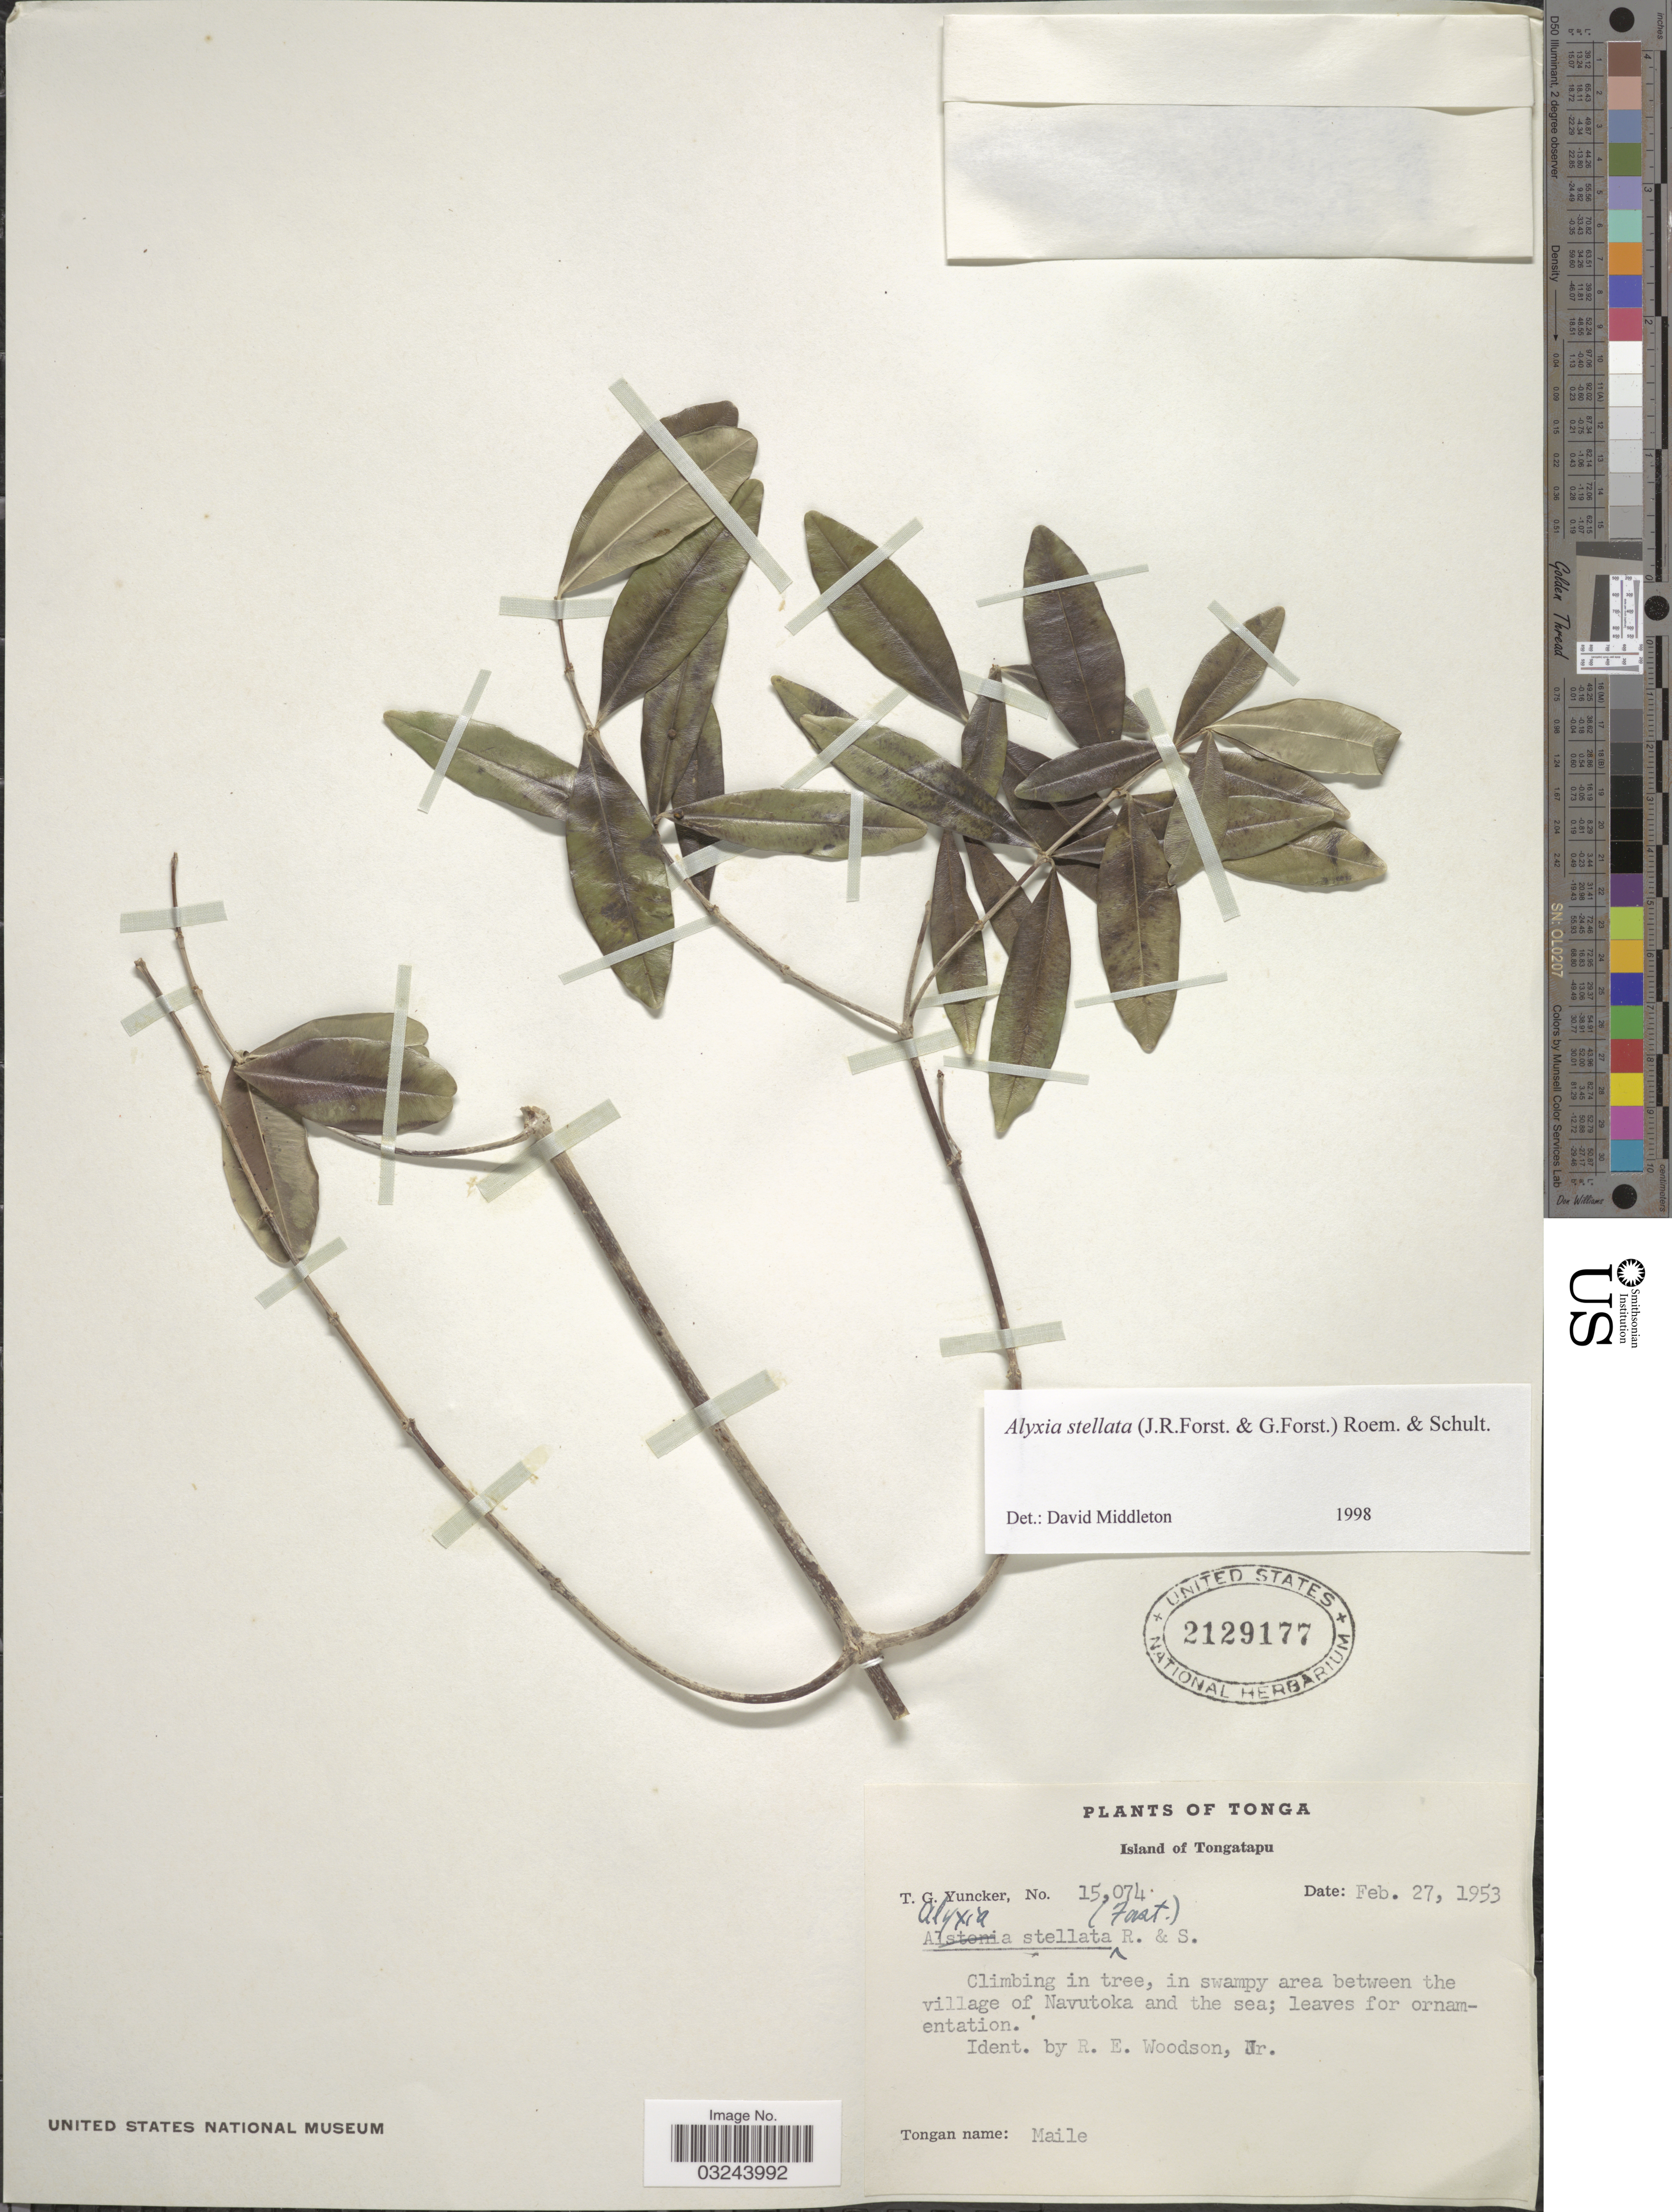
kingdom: Plantae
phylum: Tracheophyta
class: Magnoliopsida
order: Gentianales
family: Apocynaceae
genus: Alyxia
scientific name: Alyxia stellata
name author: (J.R. Forst. & G. Forst.) Roem. & Schult.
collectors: T. G. Yuncker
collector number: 15074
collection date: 1953-02-27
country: Tonga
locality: Island of Tongatapu. In swampy area between the village of Navutoka and the sea.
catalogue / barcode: US 2129177